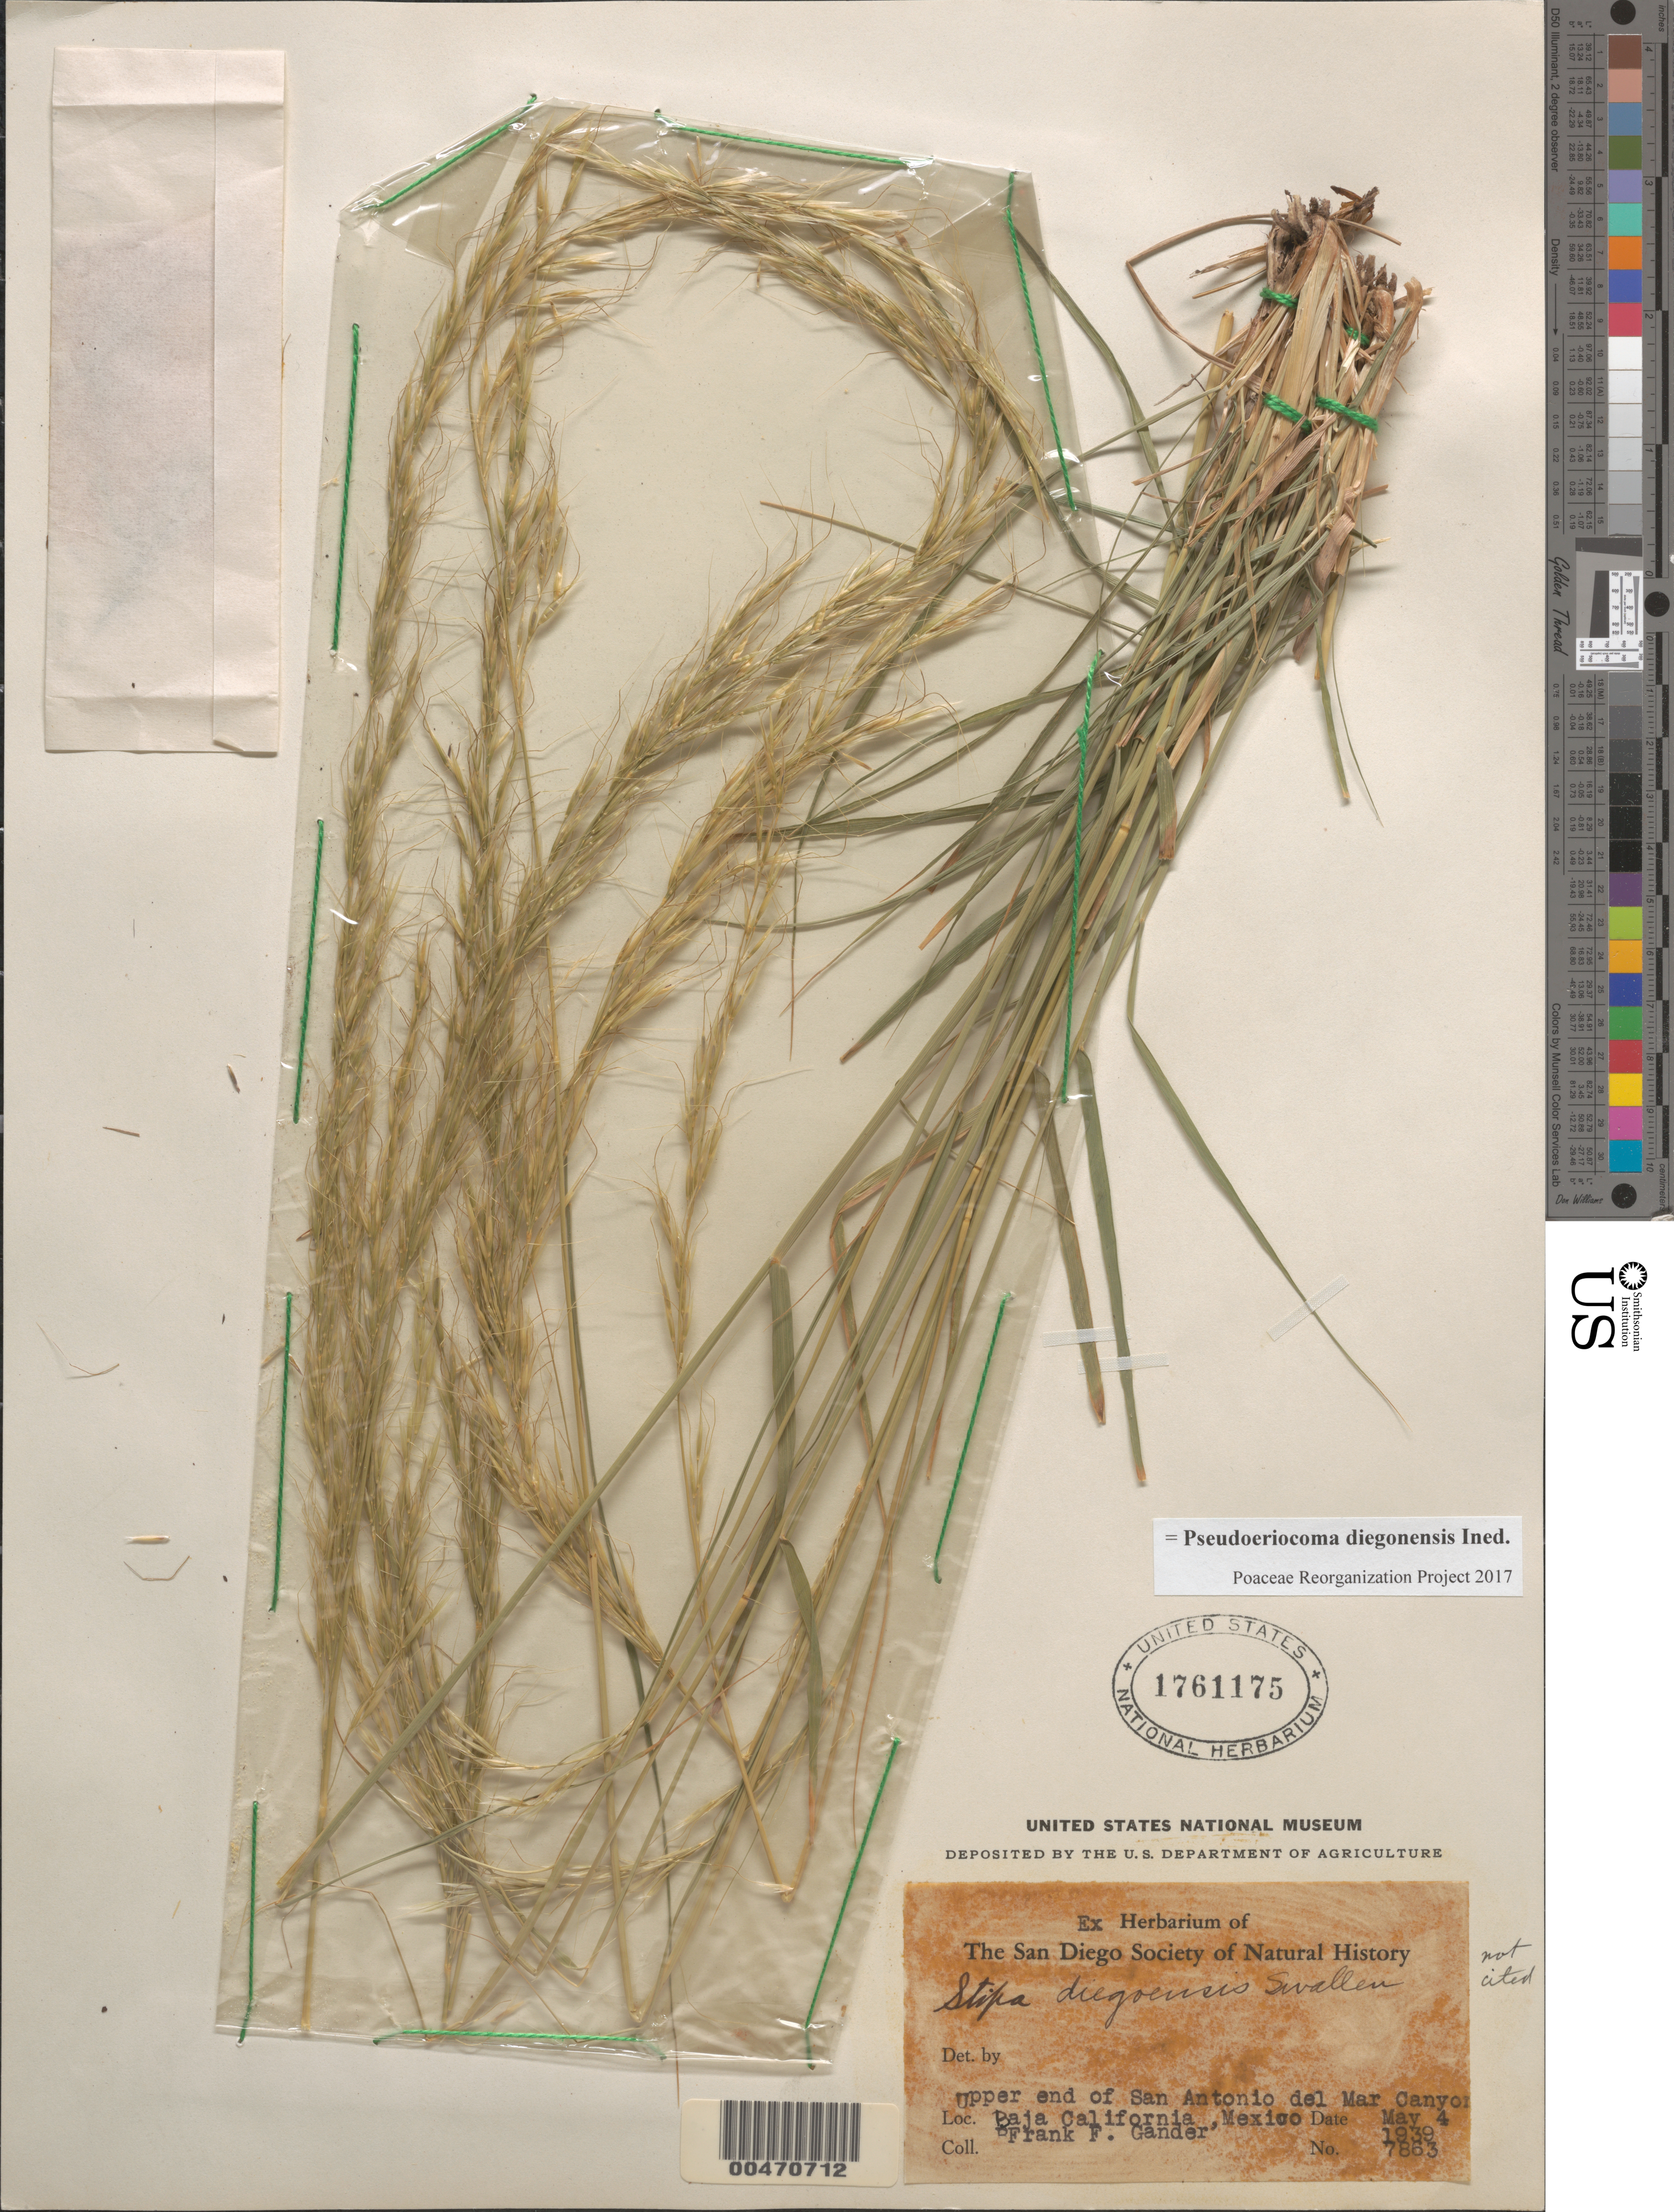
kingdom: Plantae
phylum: Tracheophyta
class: Liliopsida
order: Poales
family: Poaceae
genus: Pseudoeriocoma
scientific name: Pseudoeriocoma diegonensis ined.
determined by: Poaceae Reorganization Project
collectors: F. Gander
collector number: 7863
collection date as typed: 4 May 1939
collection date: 1939-05-04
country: Mexico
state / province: Baja California Norte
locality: Upper end of San Antonio del Mar Canyon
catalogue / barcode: US 1761175